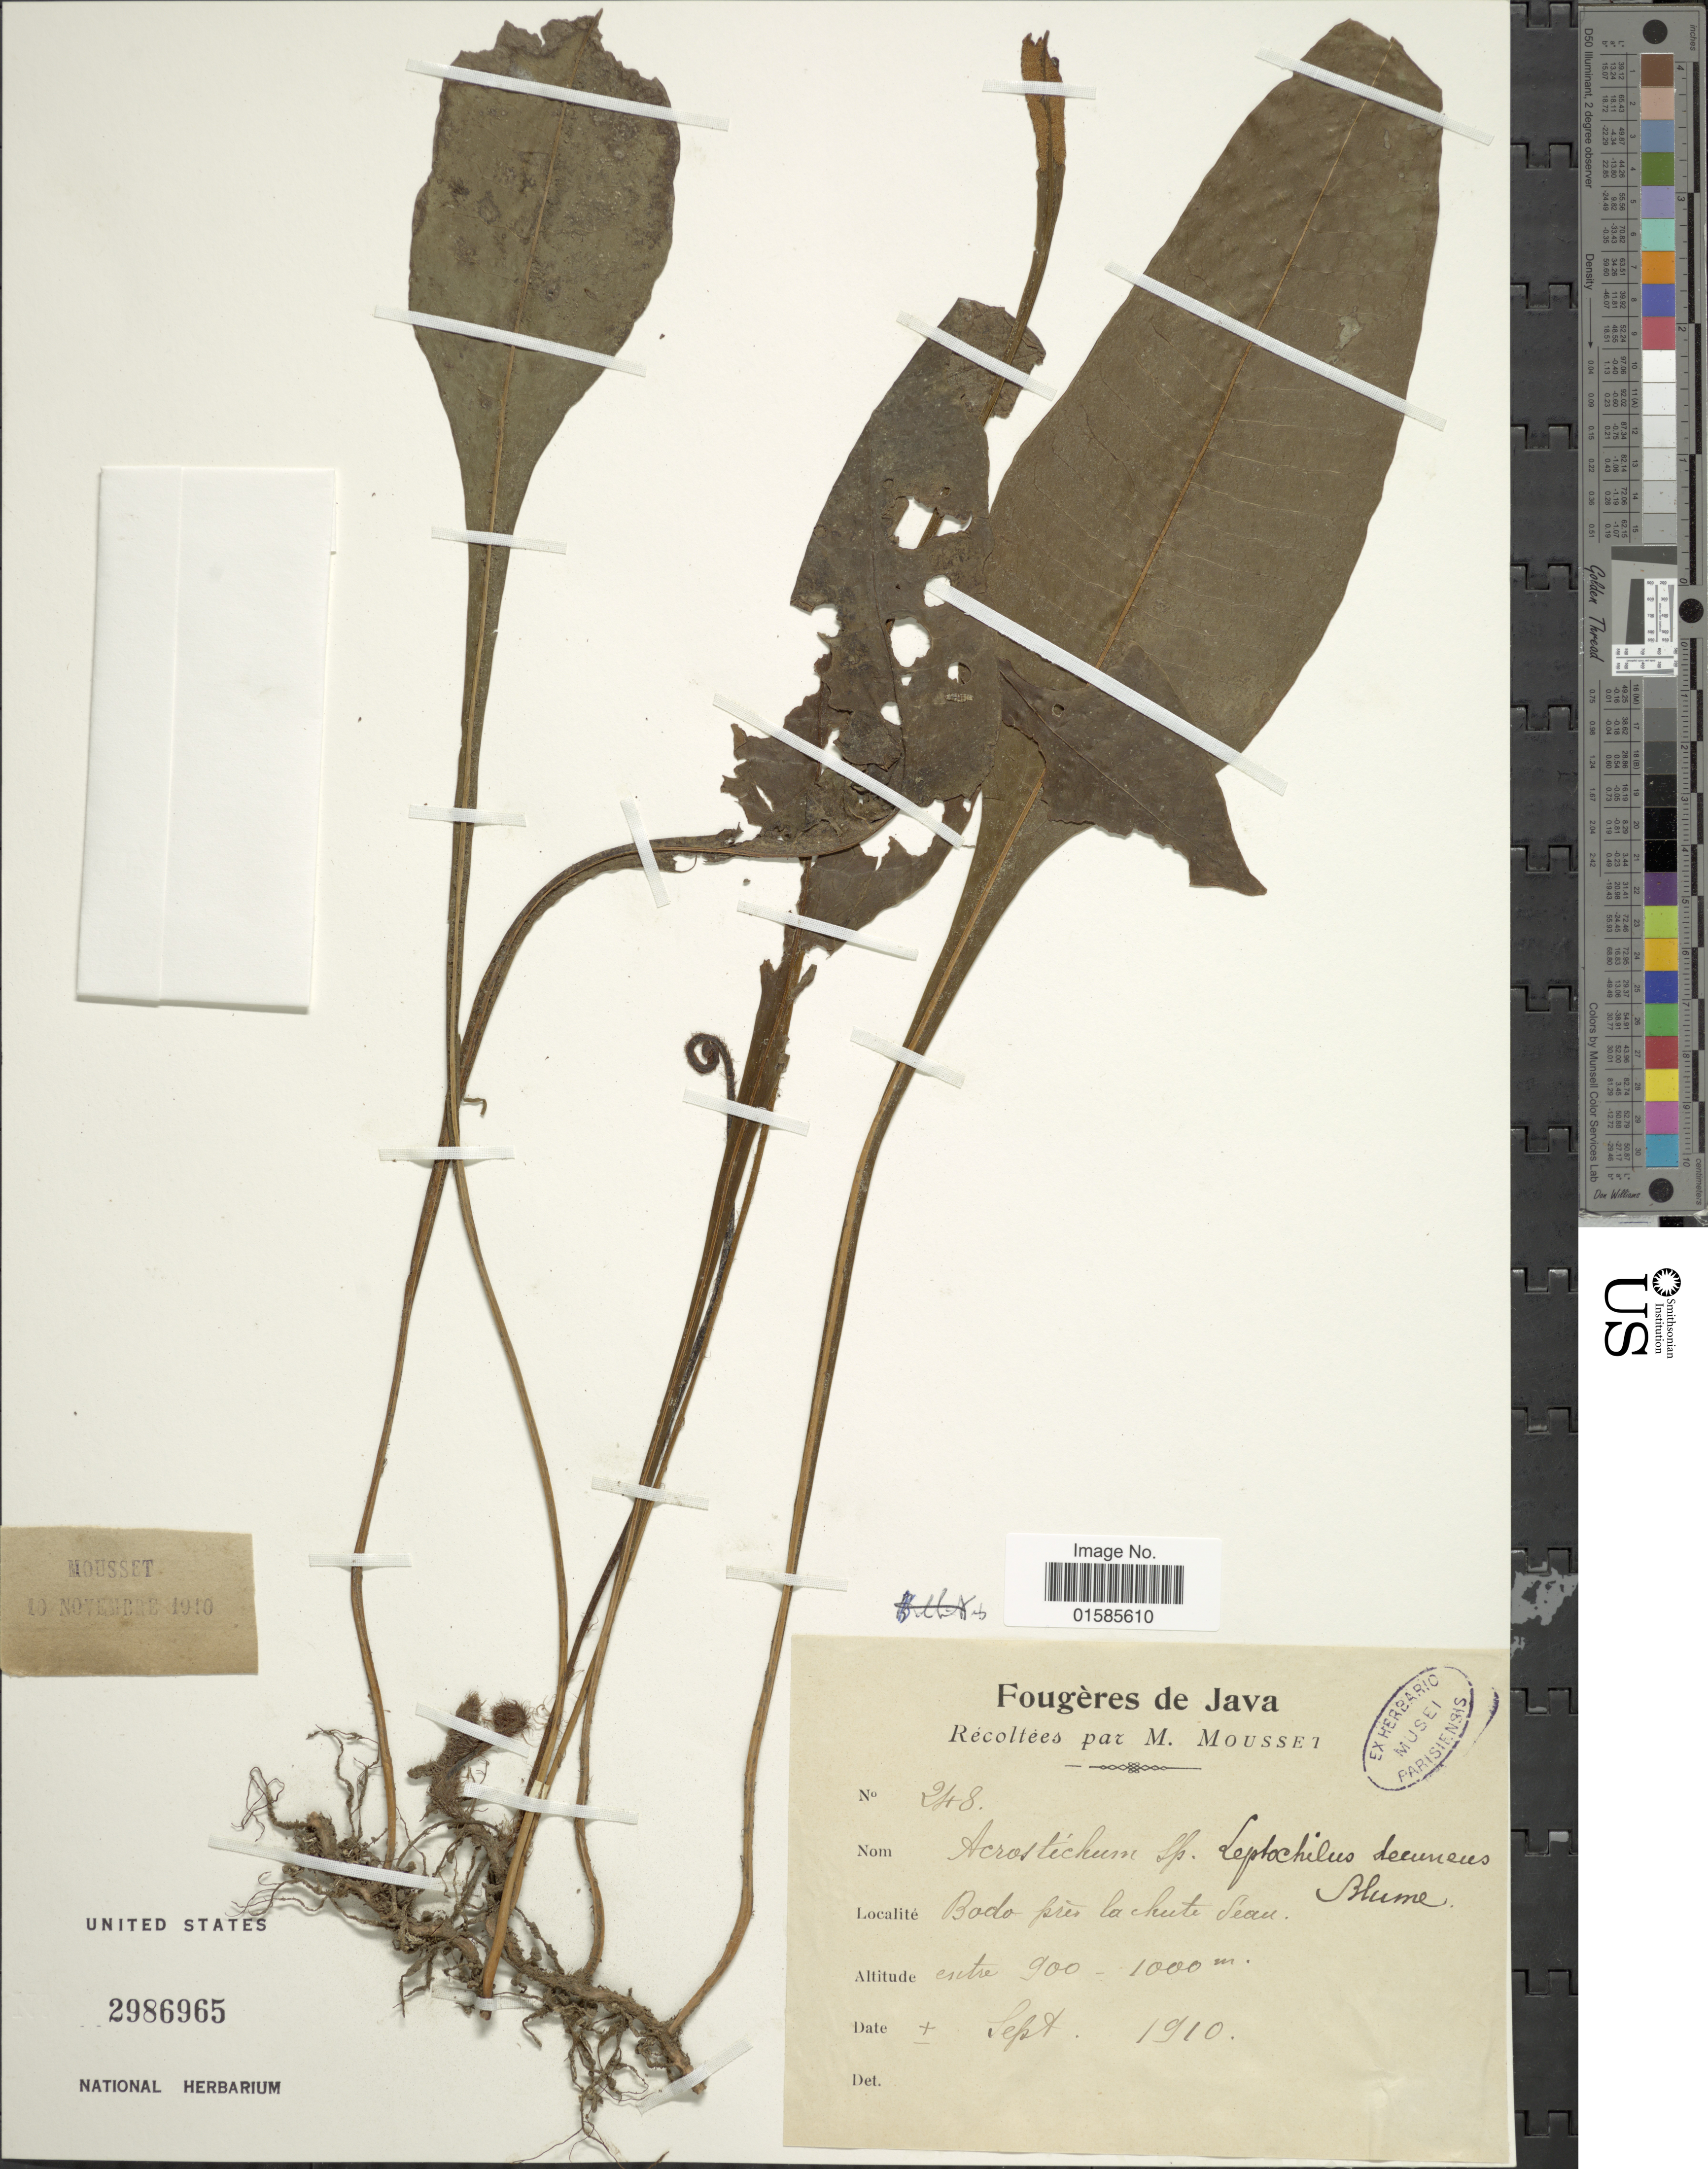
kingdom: Plantae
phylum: Tracheophyta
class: Polypodiopsida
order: Polypodiales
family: Polypodiaceae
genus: Leptochilus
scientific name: Leptochilus decurrens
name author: Blume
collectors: M. Mousset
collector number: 248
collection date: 1910-09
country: Indonesia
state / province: Java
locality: Bodo pres la chute Seau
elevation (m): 900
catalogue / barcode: US 2986965